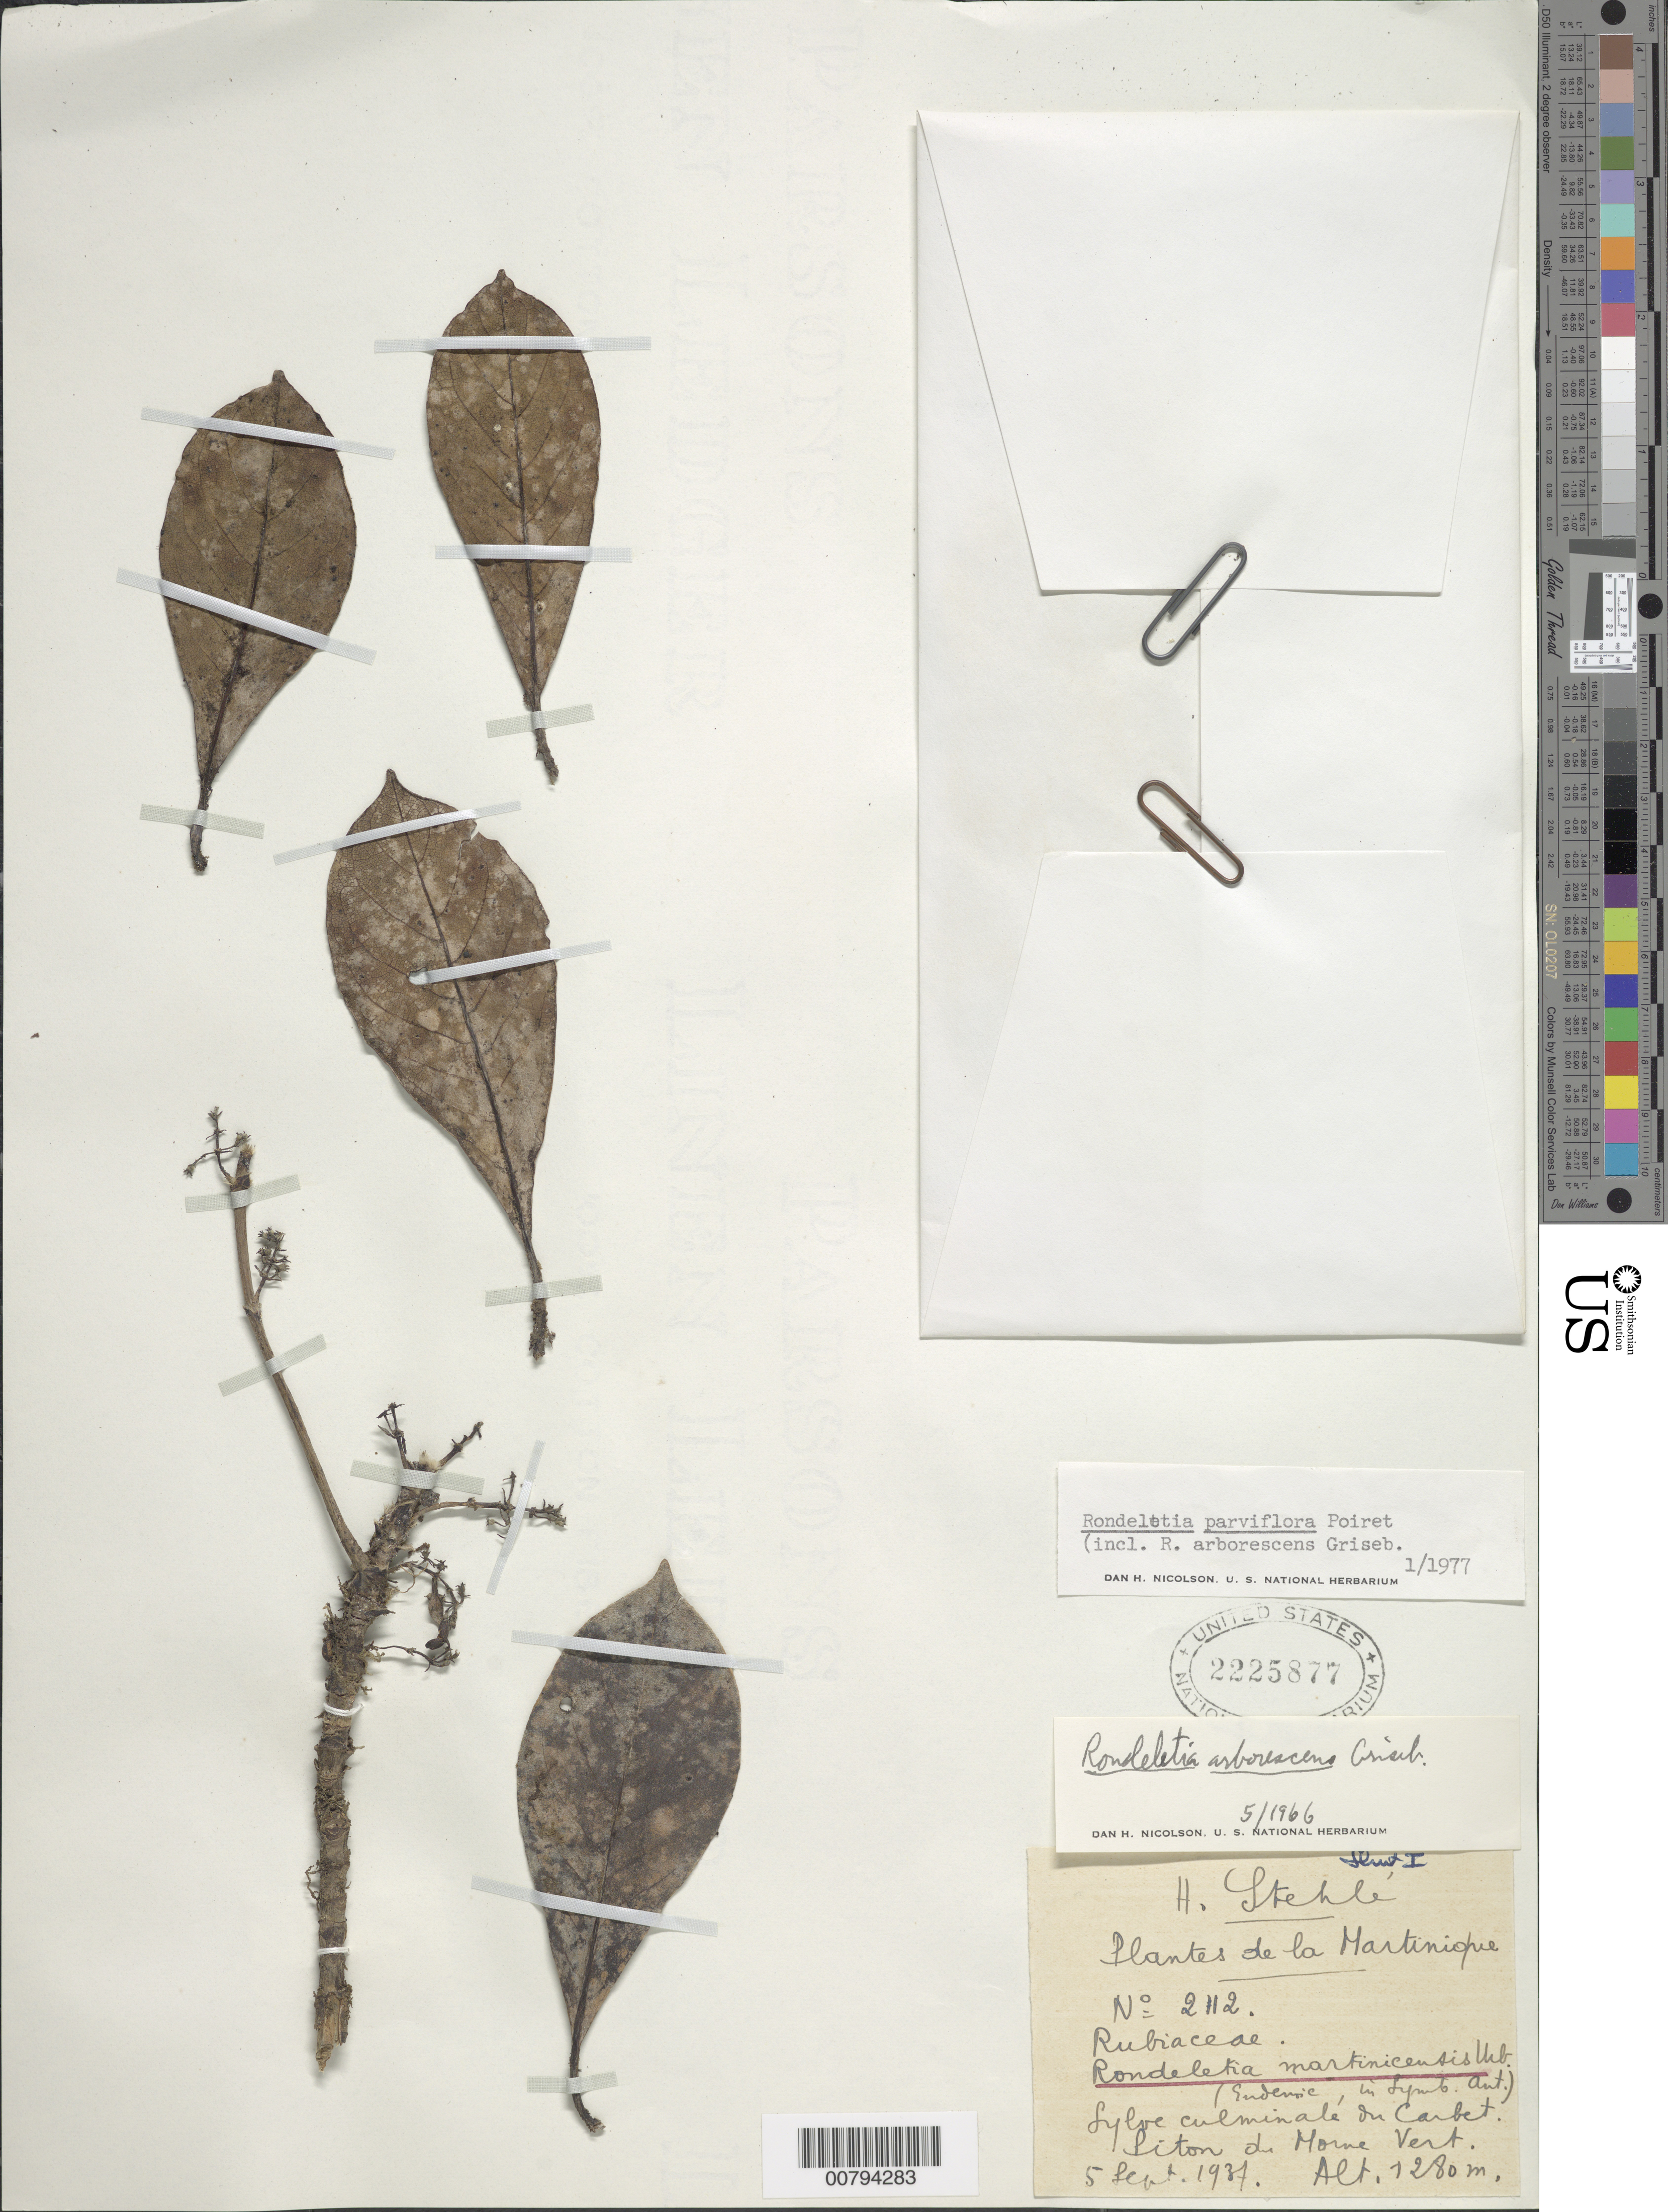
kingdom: Plantae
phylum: Tracheophyta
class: Magnoliopsida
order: Gentianales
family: Rubiaceae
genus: Rondeletia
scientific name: Rondeletia parviflora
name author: Poir.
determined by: Nicolson, Dan H.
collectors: H. Stehlé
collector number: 2112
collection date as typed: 05 Sep 1937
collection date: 1937-09-05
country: Martinique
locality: Liton du Morne Vert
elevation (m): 1280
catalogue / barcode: US 2225877